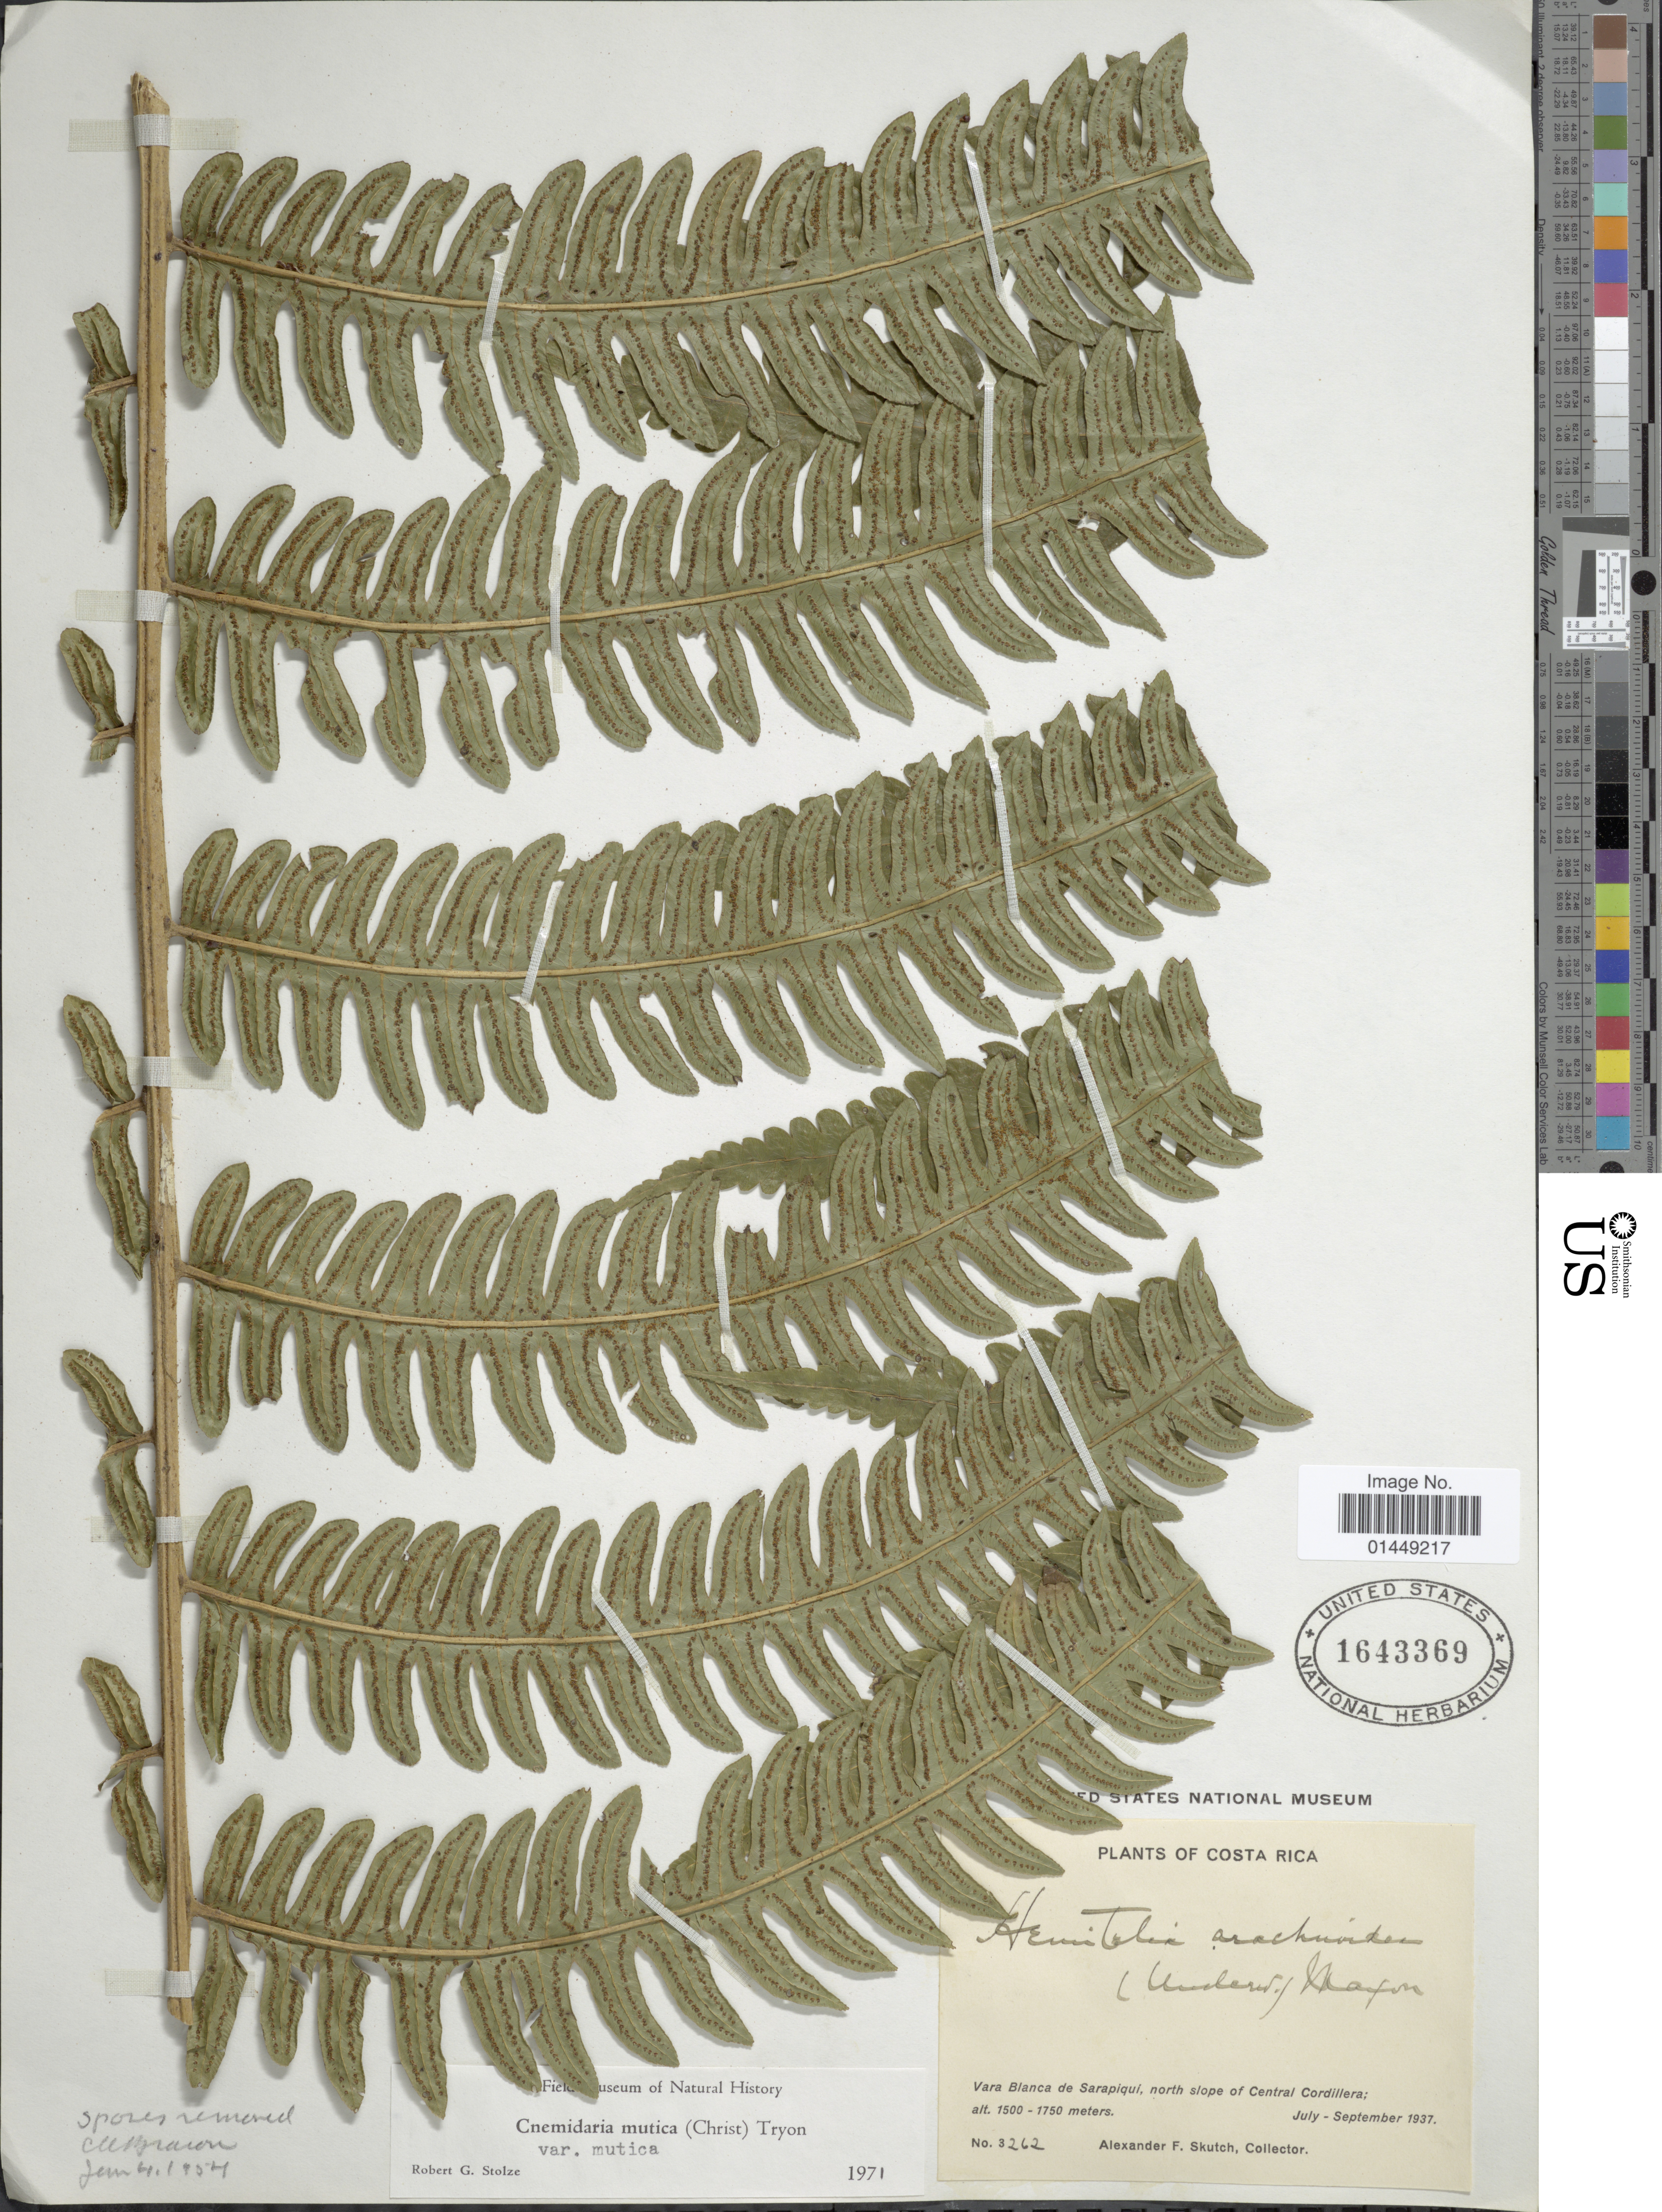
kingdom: Plantae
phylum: Tracheophyta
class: Polypodiopsida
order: Cyatheales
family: Cyatheaceae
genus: Cyathea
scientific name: Cyathea mutica var. mutica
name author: (Christ) Domin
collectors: A. F. Skutch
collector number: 3262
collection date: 1937-07/1937-09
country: Costa Rica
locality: Vara Blanca de Sarapiqui, north slope of Central Cordillera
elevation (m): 1500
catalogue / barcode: US 1643369